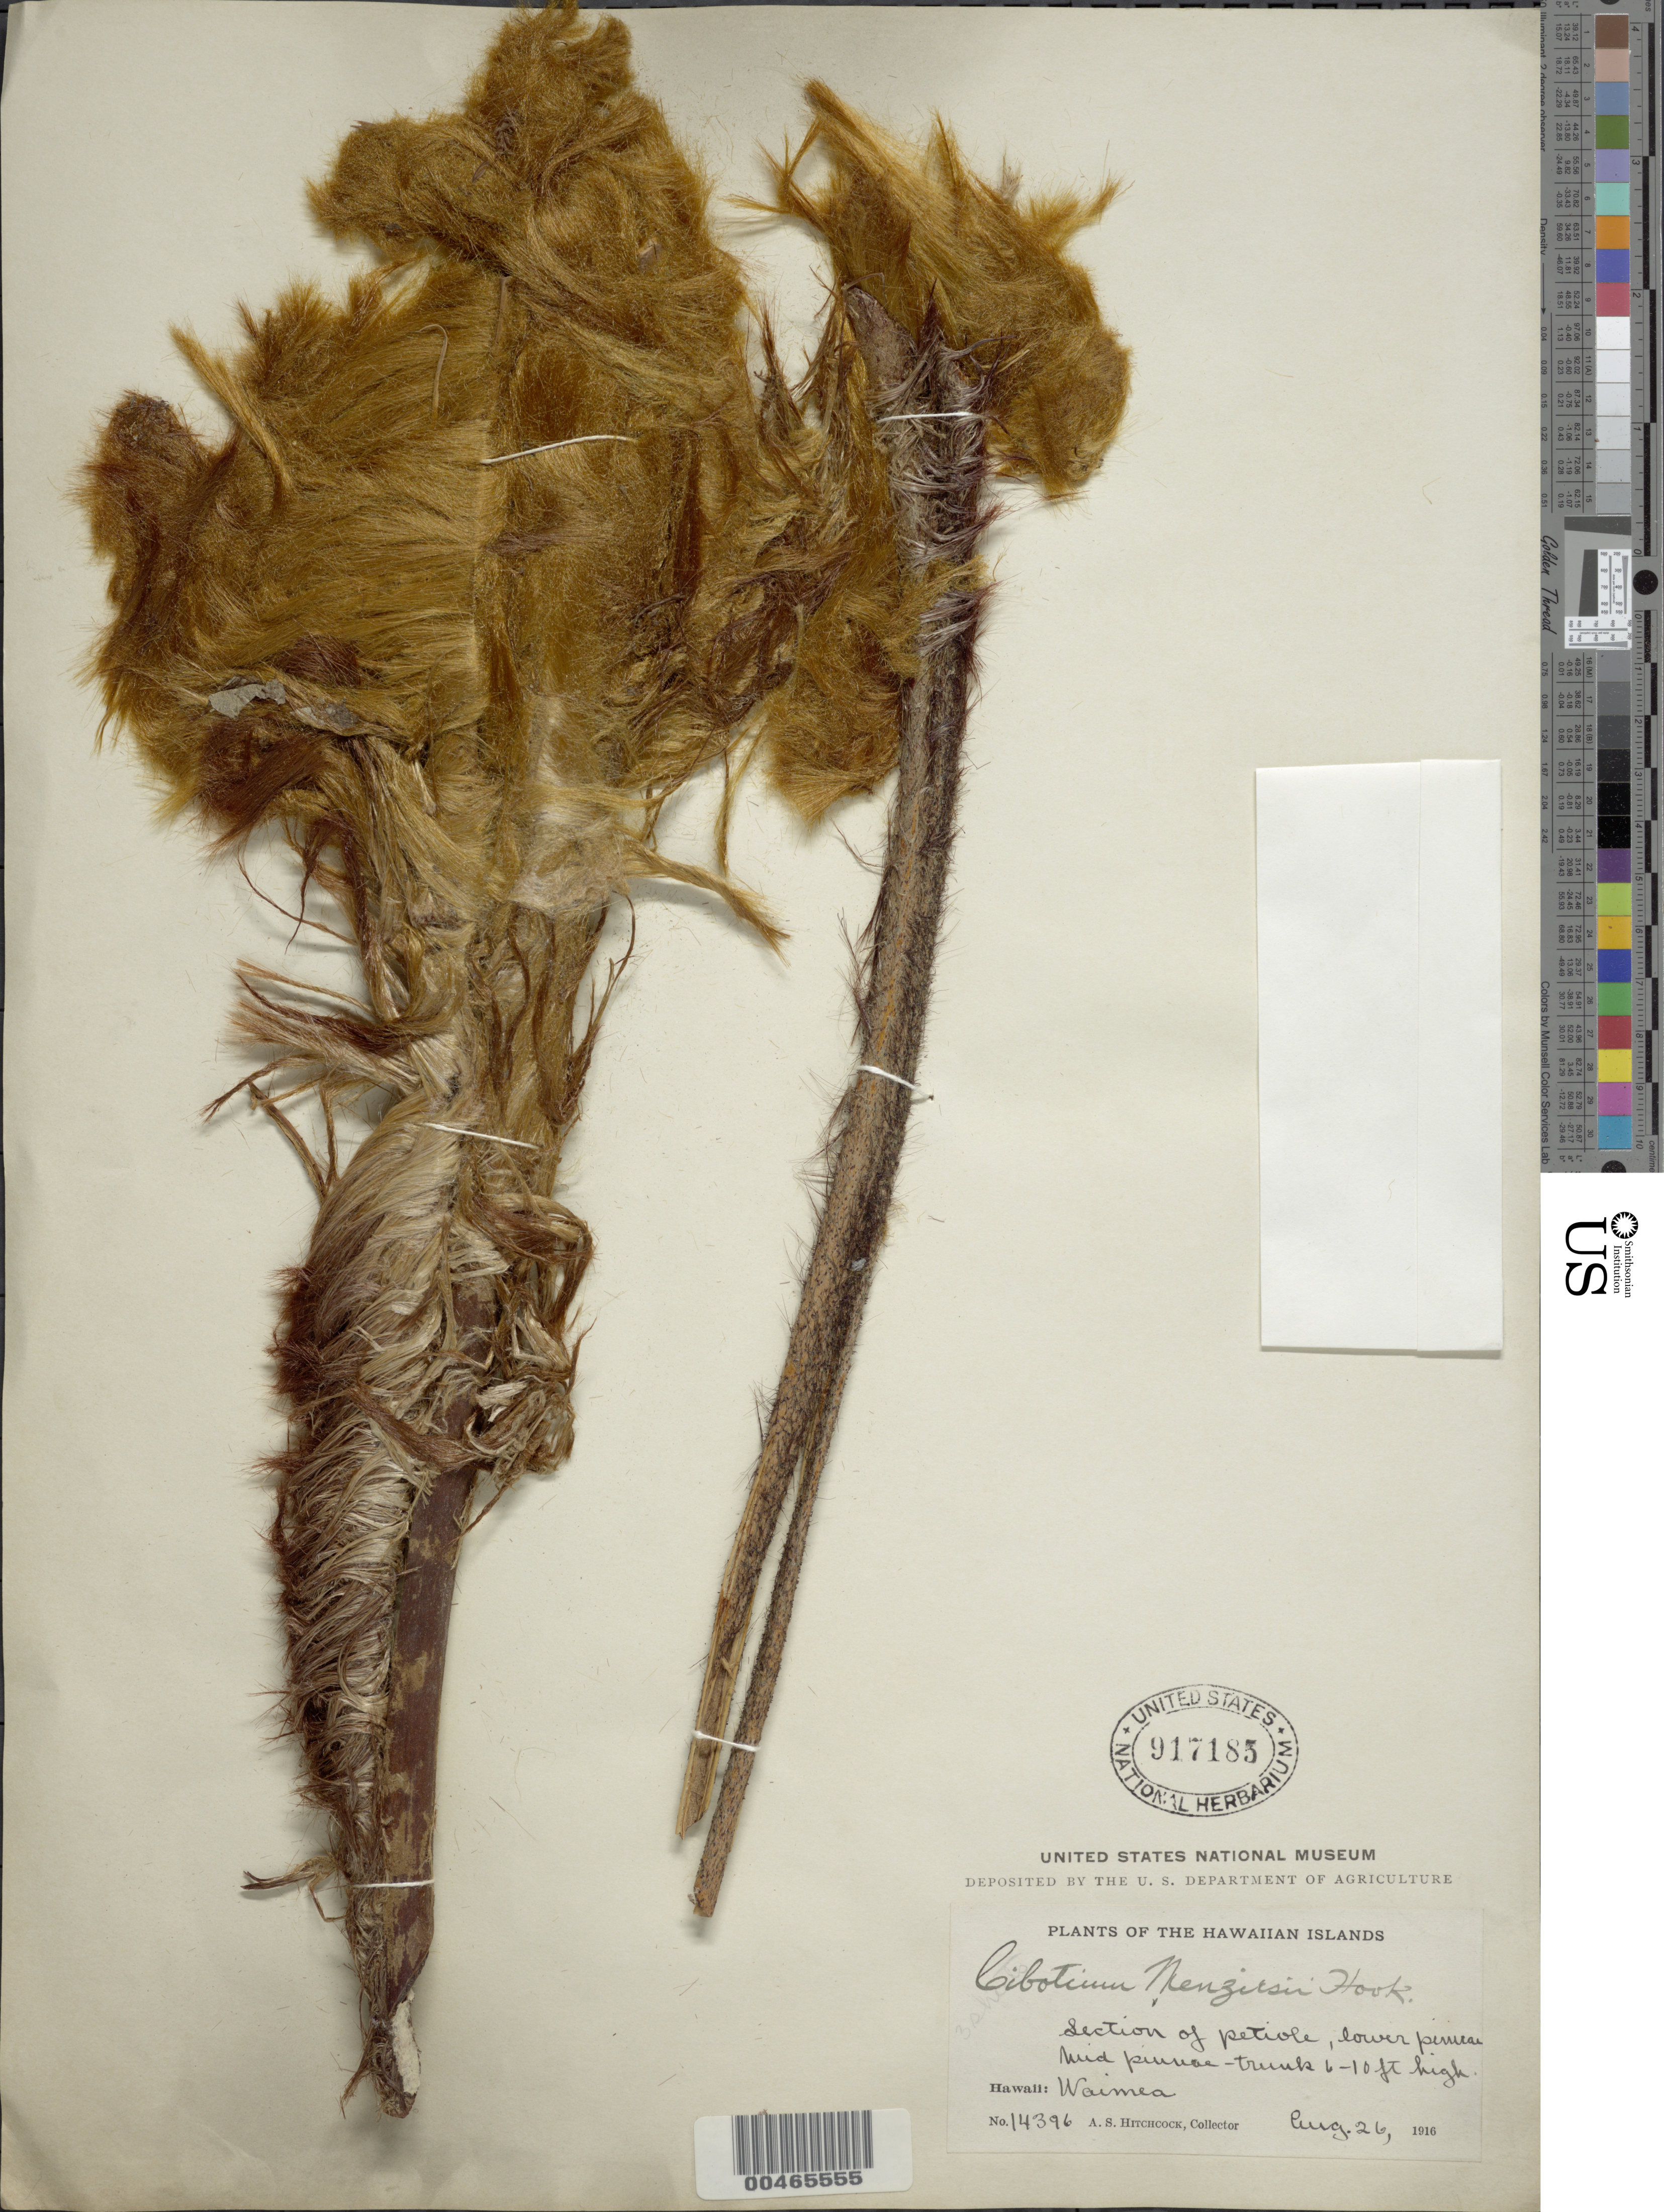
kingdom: Plantae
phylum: Tracheophyta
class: Polypodiopsida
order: Cyatheales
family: Cibotiaceae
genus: Cibotium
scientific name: Cibotium menziesii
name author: Hook.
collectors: A. S. Hitchcock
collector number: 14396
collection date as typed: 26 Aug 1916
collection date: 1916-08-26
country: United States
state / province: Hawaii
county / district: Hawaii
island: Hawaii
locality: Waimea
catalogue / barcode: US 917185